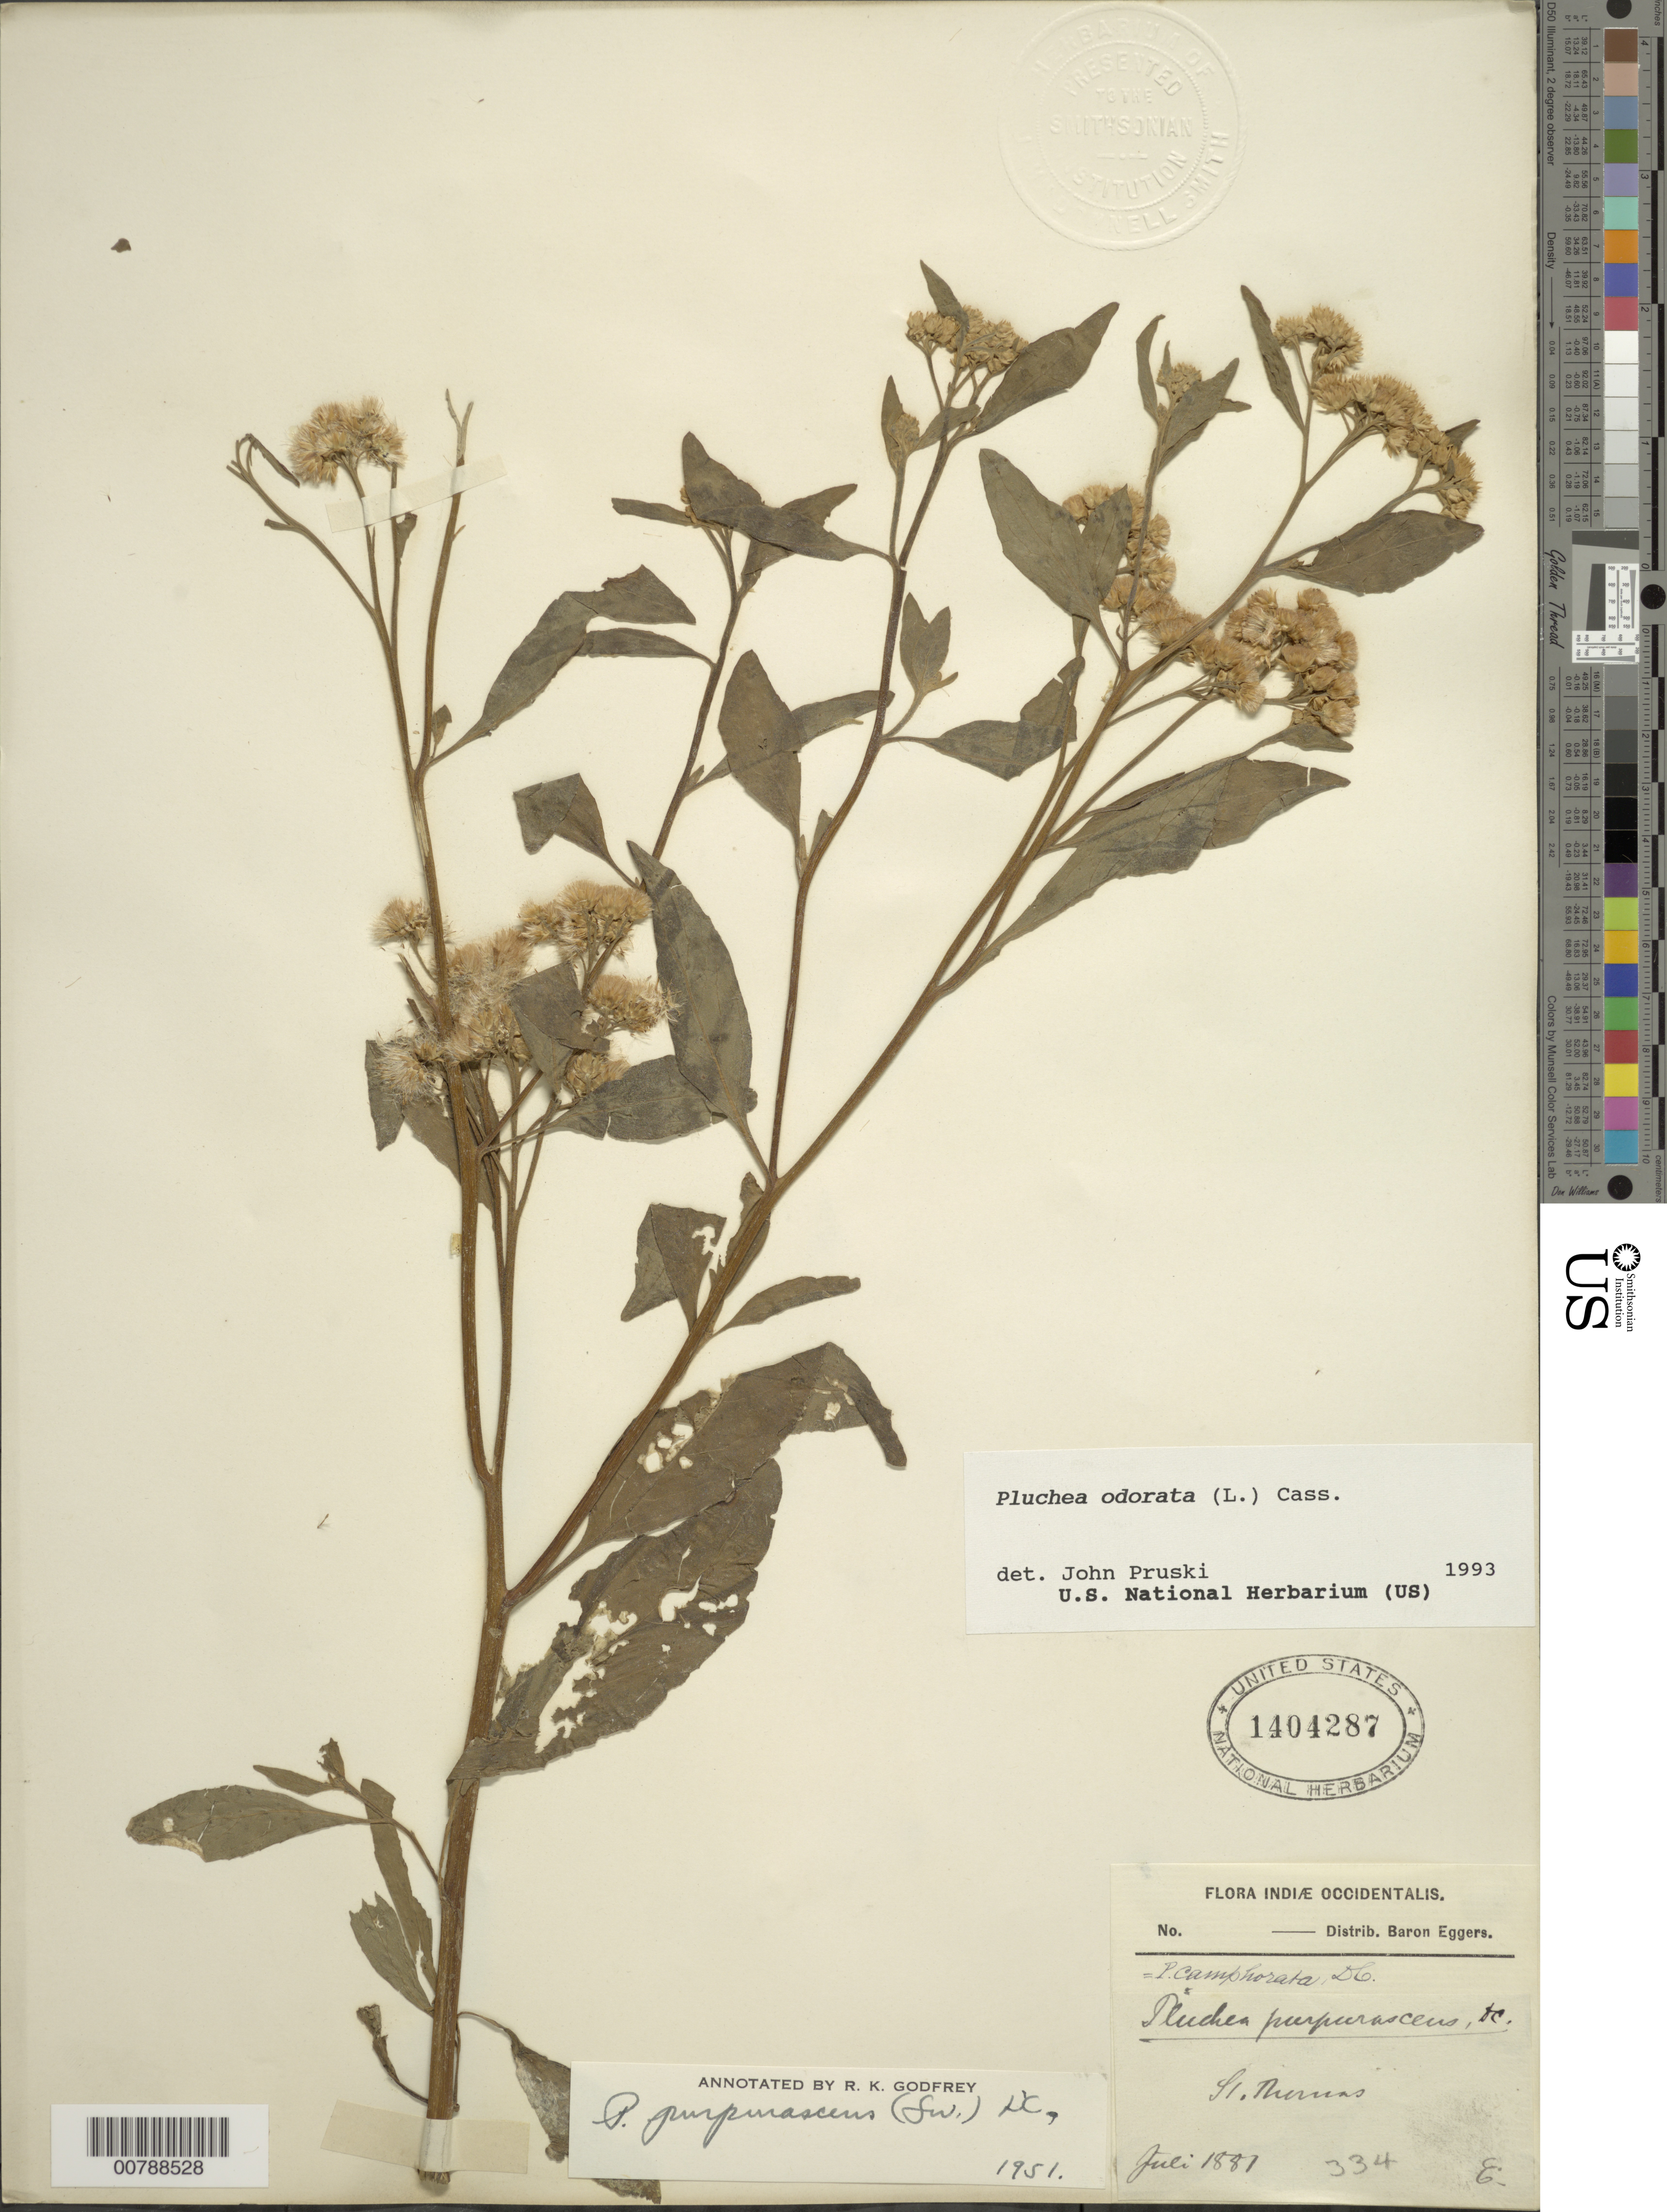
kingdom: Plantae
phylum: Tracheophyta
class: Magnoliopsida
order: Asterales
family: Asteraceae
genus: Pluchea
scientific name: Pluchea odorata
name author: (L.) Cass.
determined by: Pruski, J. F.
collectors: H. F. A. von Eggers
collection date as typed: Jul 1881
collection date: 1881-07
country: U.S. Virgin Islands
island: St. Thomas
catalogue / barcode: US 1404287